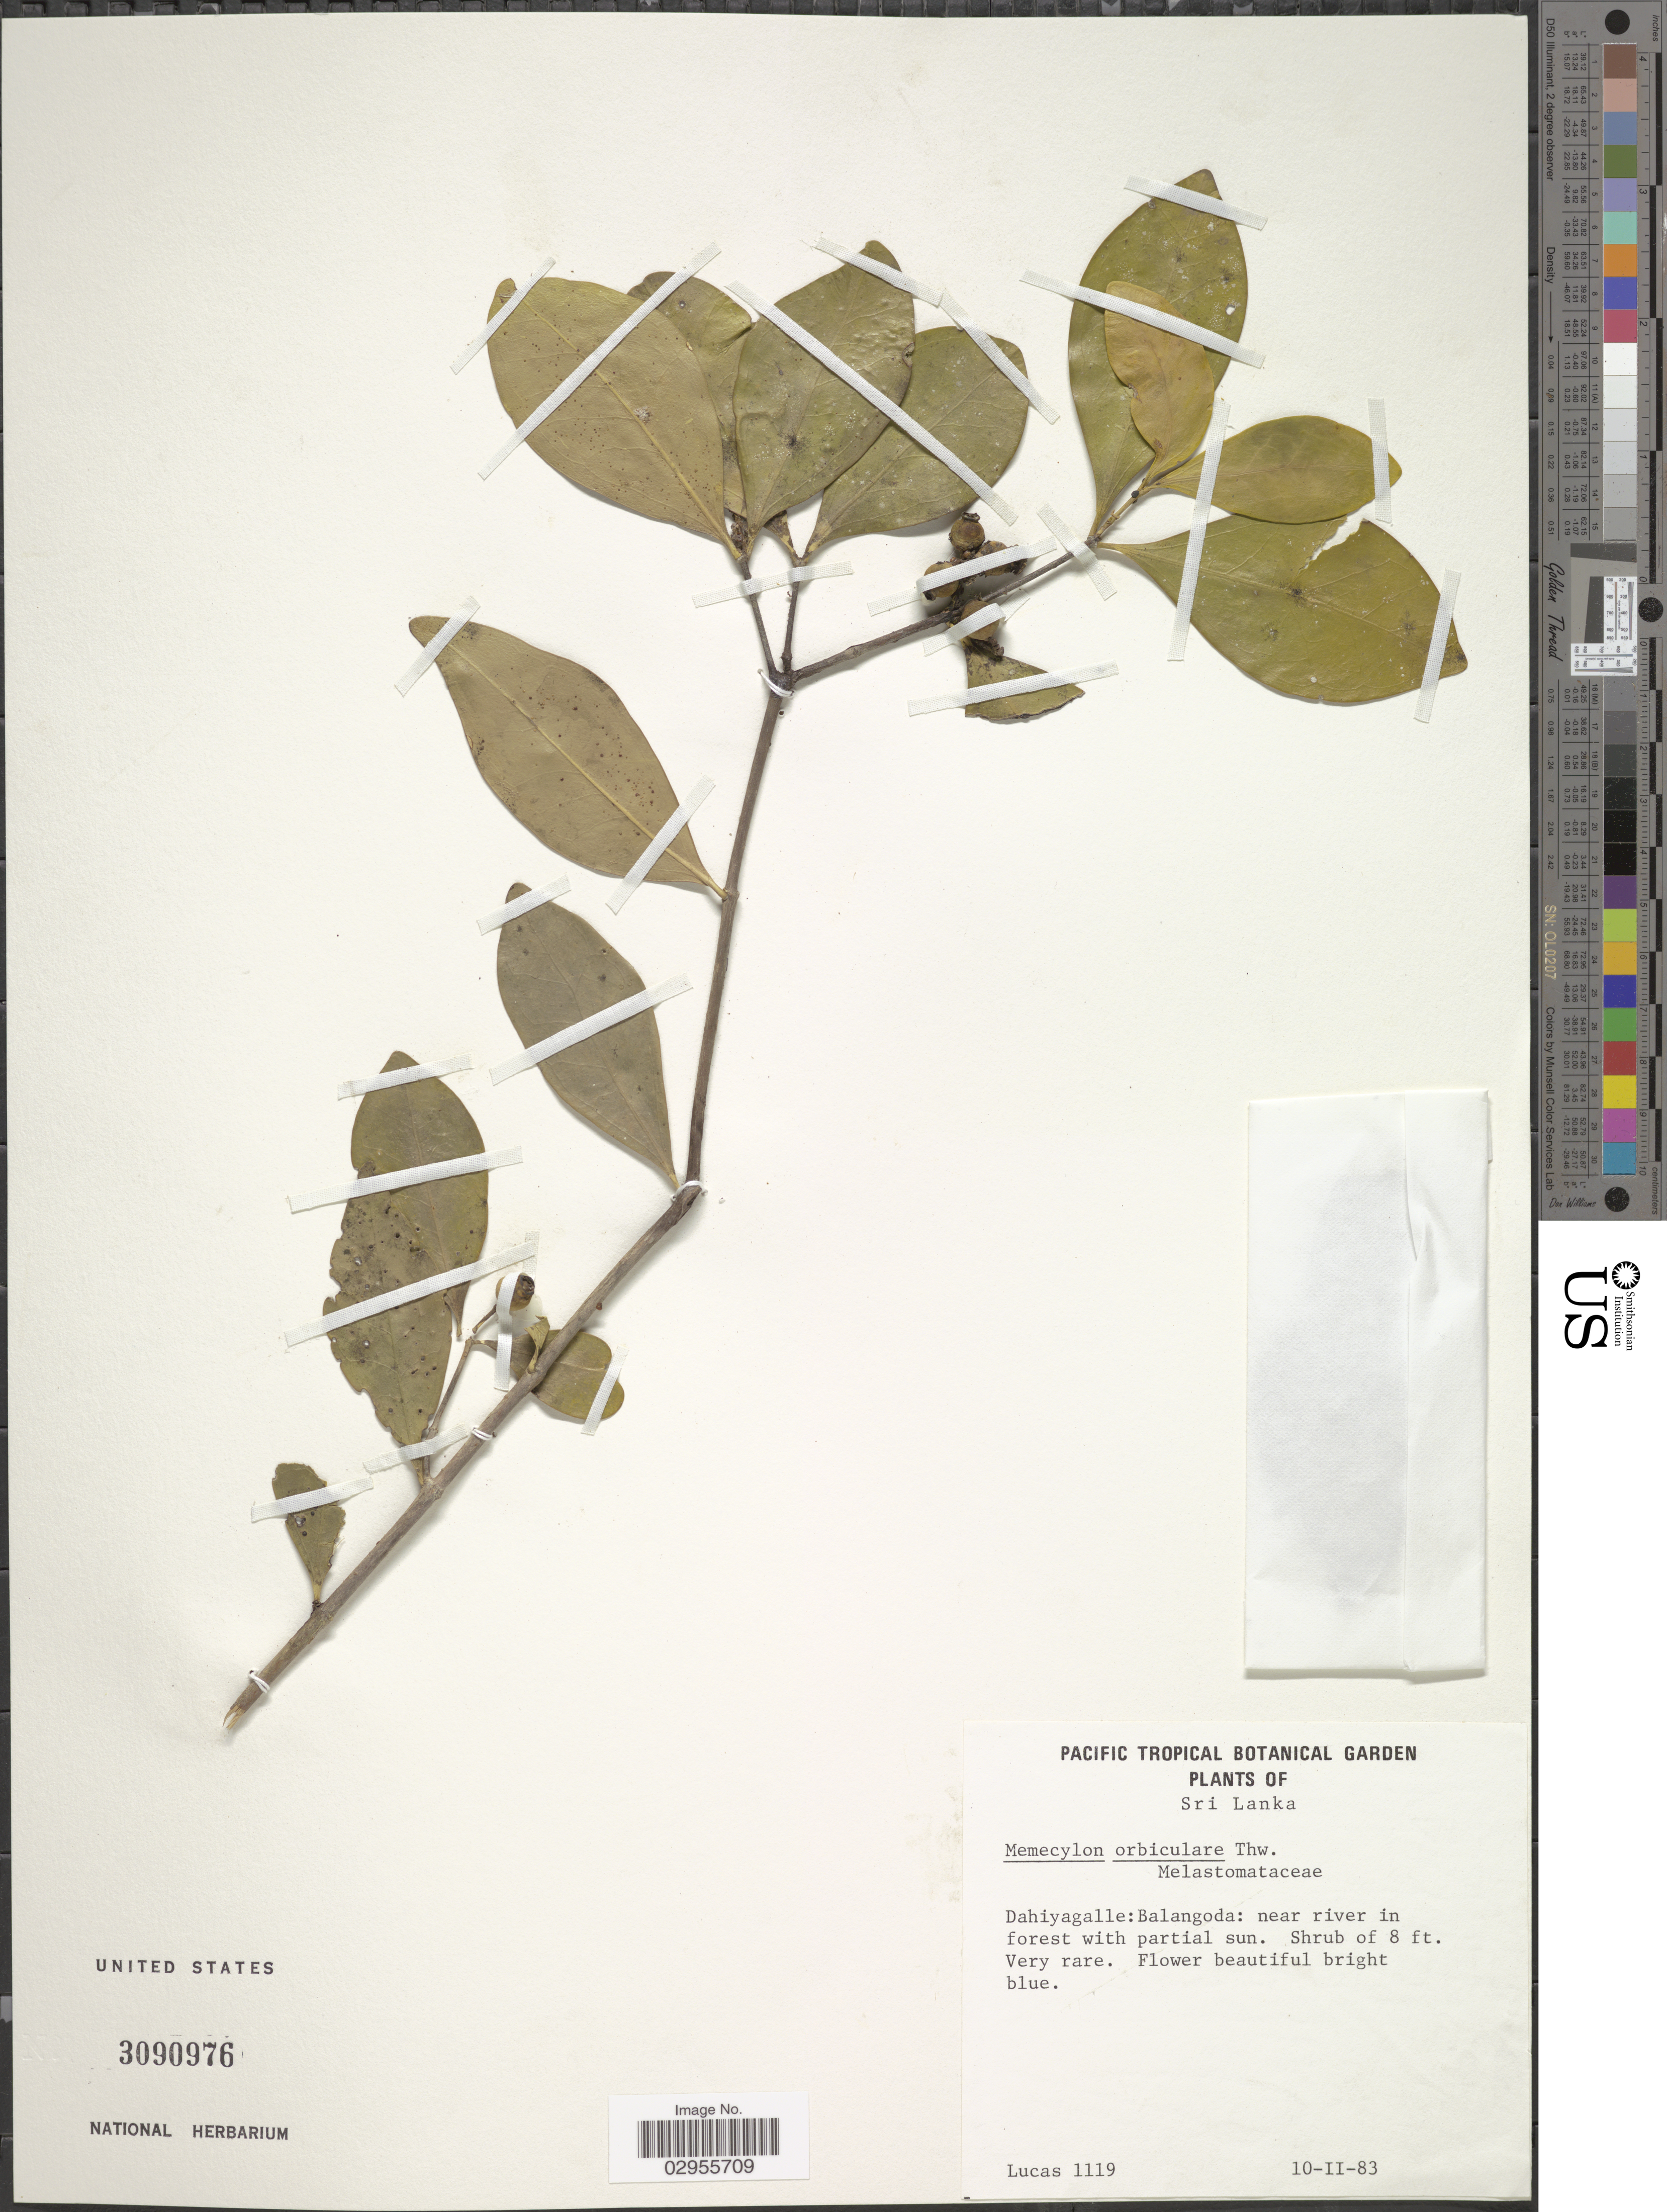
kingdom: Plantae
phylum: Tracheophyta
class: Magnoliopsida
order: Myrtales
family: Melastomataceae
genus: Memecylon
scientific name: Memecylon orbiculare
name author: Thwaites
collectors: Lucas, --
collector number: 1119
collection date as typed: Transcribed d/m/y: 10/2/83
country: Sri Lanka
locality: Dahiyagalle: Balangoda: near river in forest with partial sun.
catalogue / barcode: US 3090976